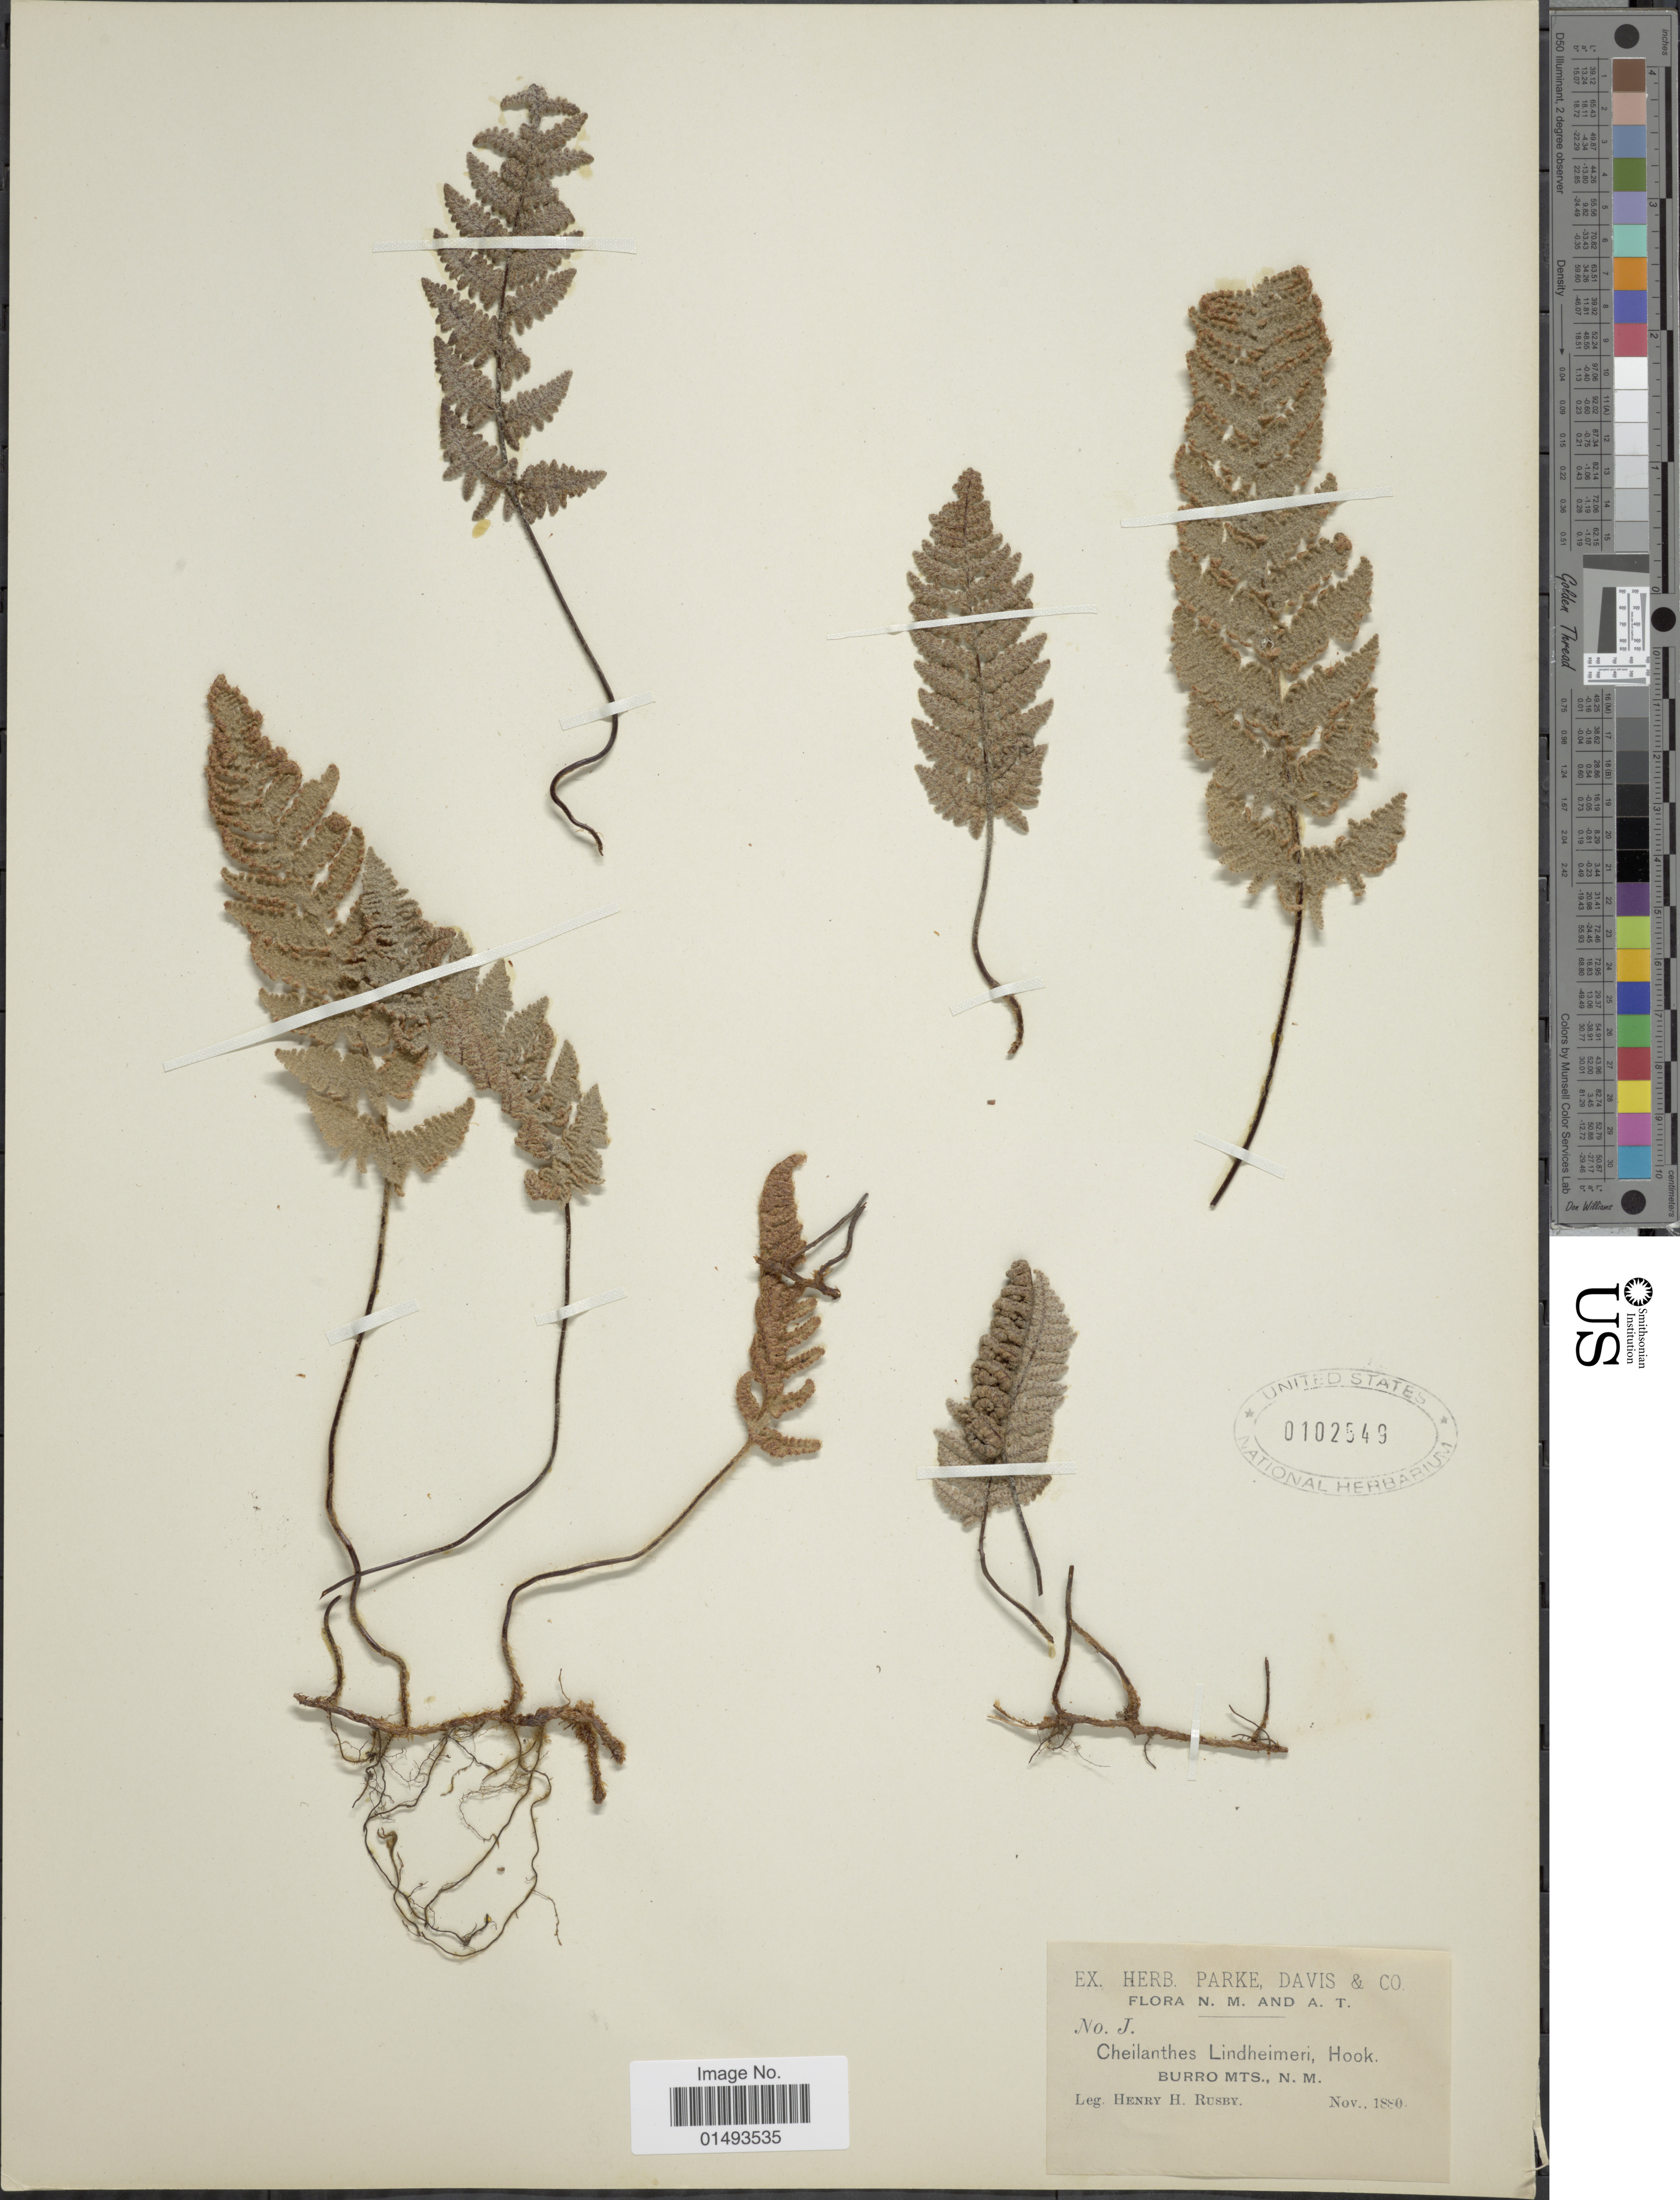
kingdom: Plantae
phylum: Tracheophyta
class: Polypodiopsida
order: Polypodiales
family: Pteridaceae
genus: Myriopteris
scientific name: Myriopteris lindheimeri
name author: (Hook.) J. Sm.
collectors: H. H. Rusby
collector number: J*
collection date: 1880-11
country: United States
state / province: New Mexico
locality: Burro MTS., N.M.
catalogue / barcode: US 102549